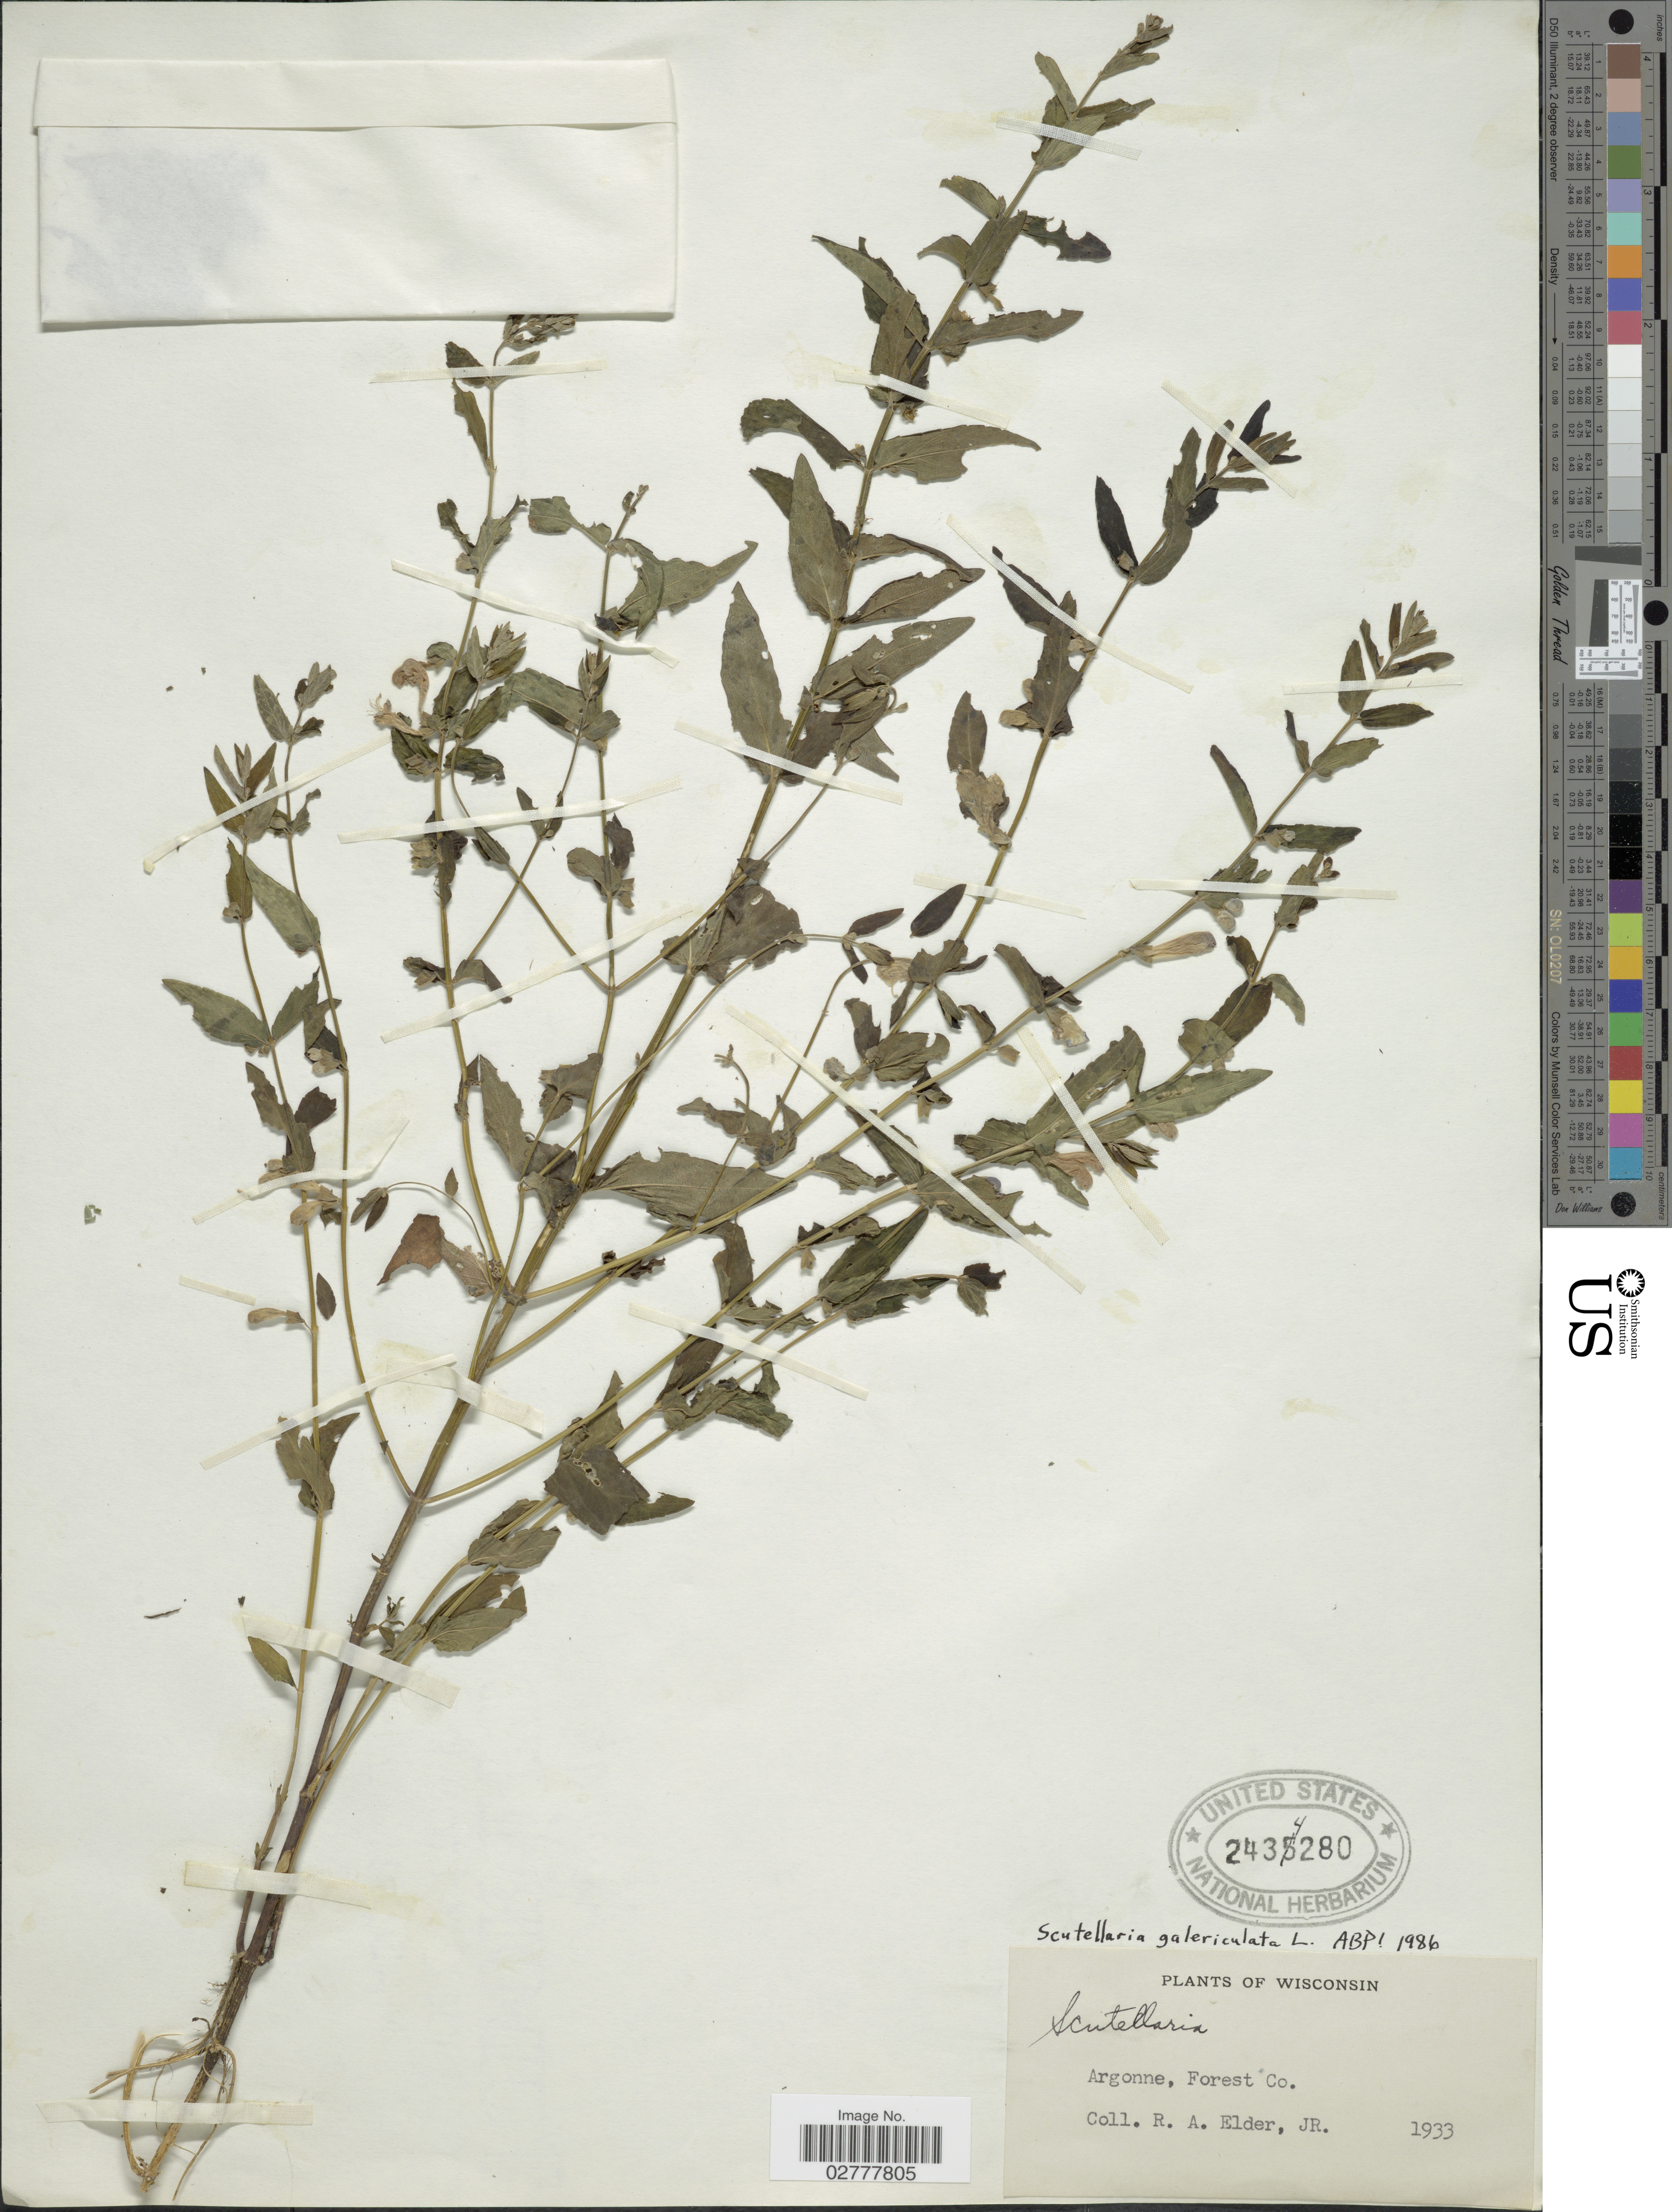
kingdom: Plantae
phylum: Tracheophyta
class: Magnoliopsida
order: Lamiales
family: Lamiaceae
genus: Scutellaria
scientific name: Scutellaria galericulata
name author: L.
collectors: R. Elder Jr.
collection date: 1933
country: United States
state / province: Wisconsin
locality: Argonne, Forest Co.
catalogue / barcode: US 2434280